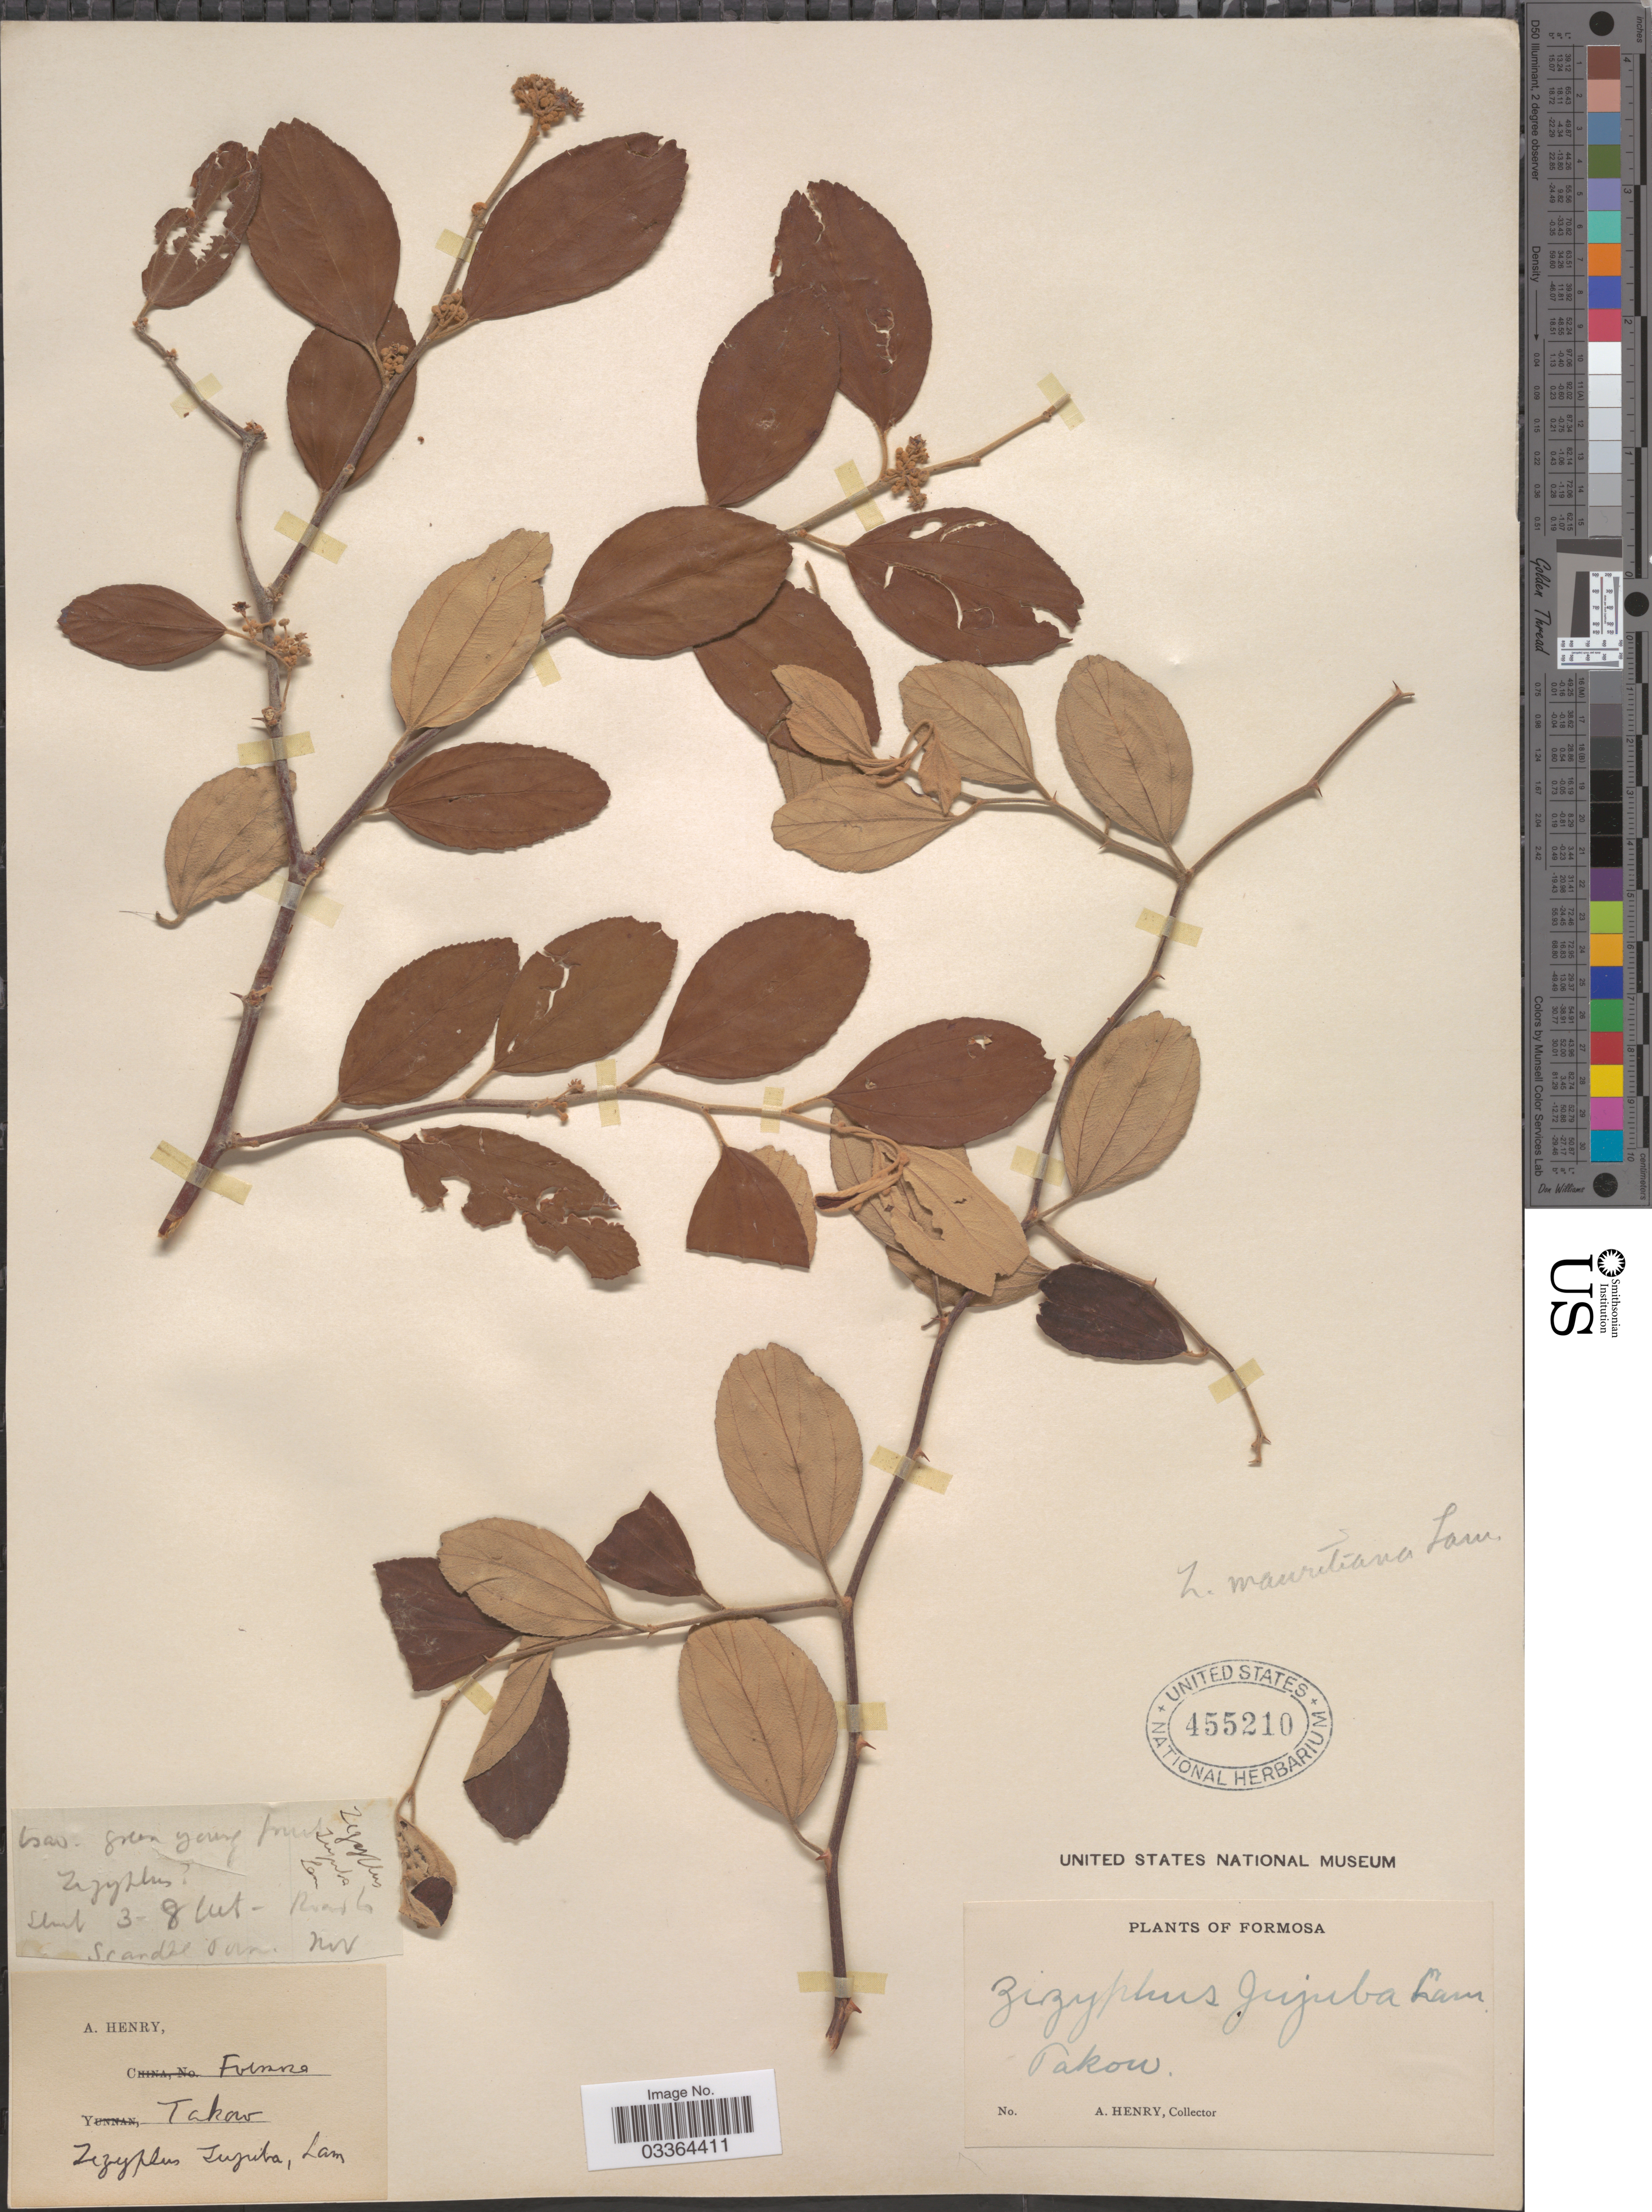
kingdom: Plantae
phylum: Tracheophyta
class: Magnoliopsida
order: Rosales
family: Rhamnaceae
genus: Ziziphus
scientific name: Ziziphus mauritiana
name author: Lam.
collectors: A. Henry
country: Taiwan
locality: Formosa, Takow.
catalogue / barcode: US 455210